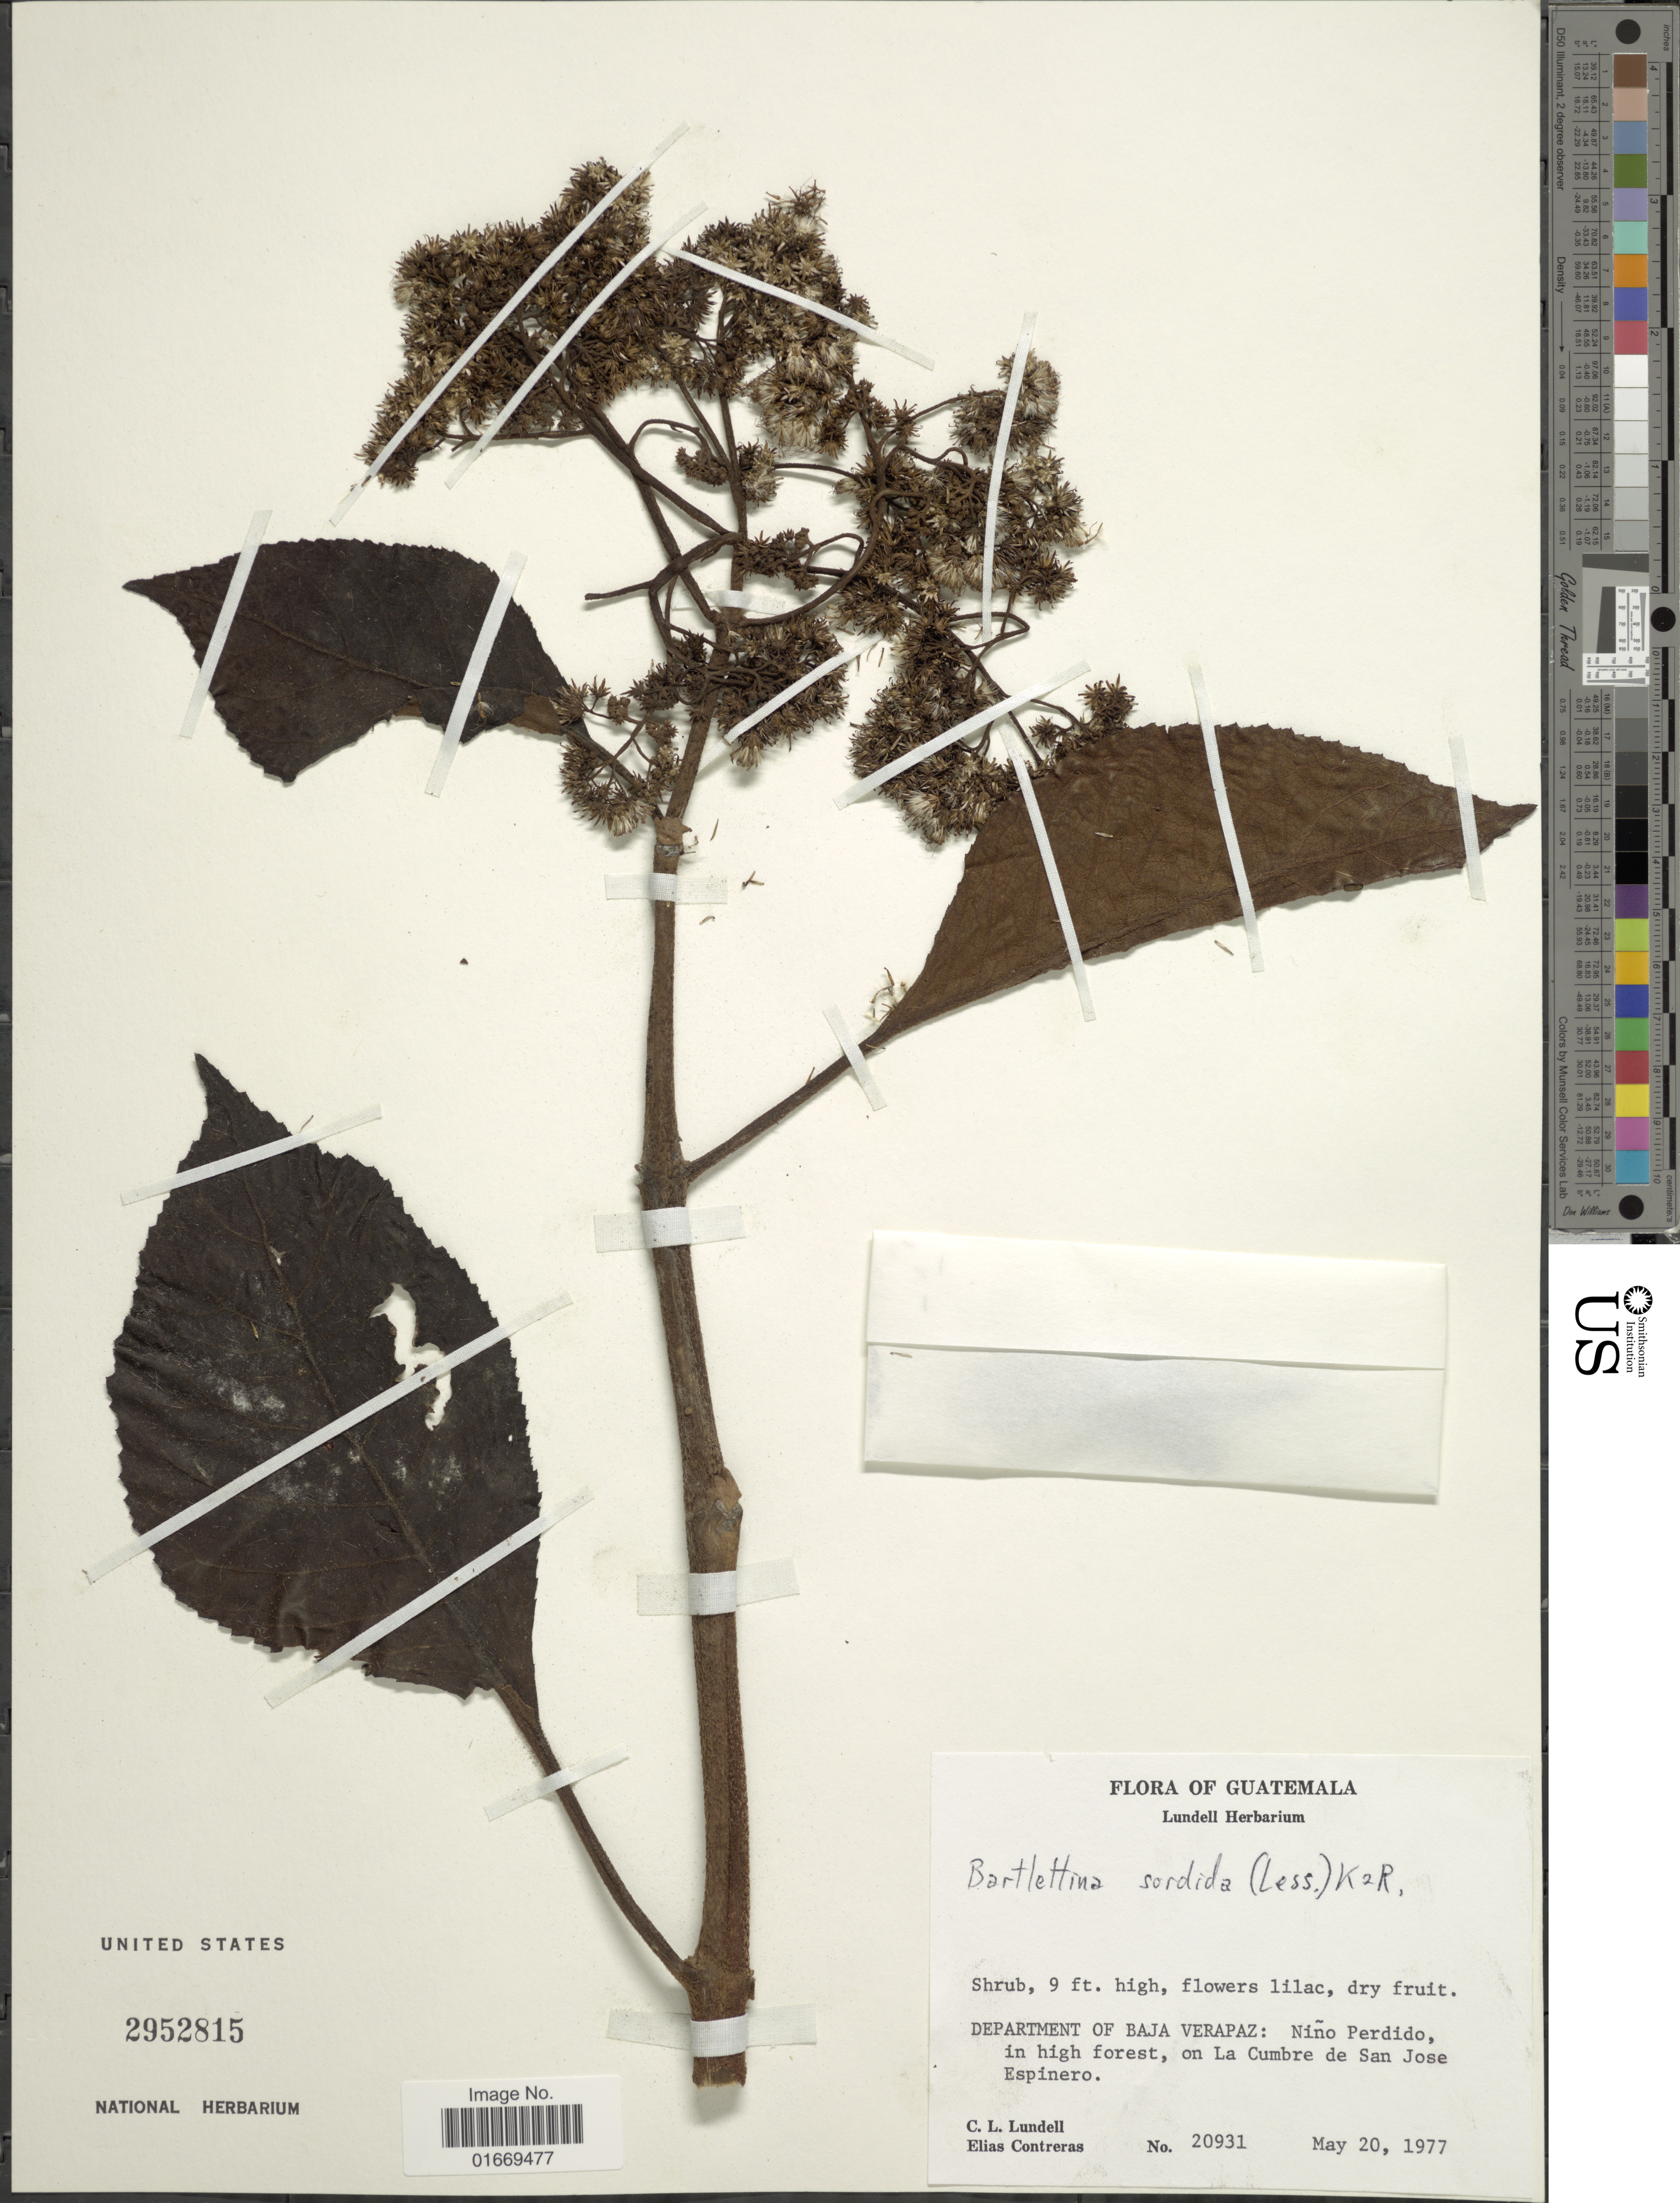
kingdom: Plantae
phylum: Tracheophyta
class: Magnoliopsida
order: Asterales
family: Asteraceae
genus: Bartlettina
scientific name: Bartlettina sordida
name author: (Less.) R.M. King & H. Rob.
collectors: C. L. Lundell & E. Contreras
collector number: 20931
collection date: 1977-05-20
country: Guatemala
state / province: Baja Verapaz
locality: Department of Baja Verapaz: Niño Perdido, in high forest, on La Cumbre de San Jose Espinero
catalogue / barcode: US 2952815